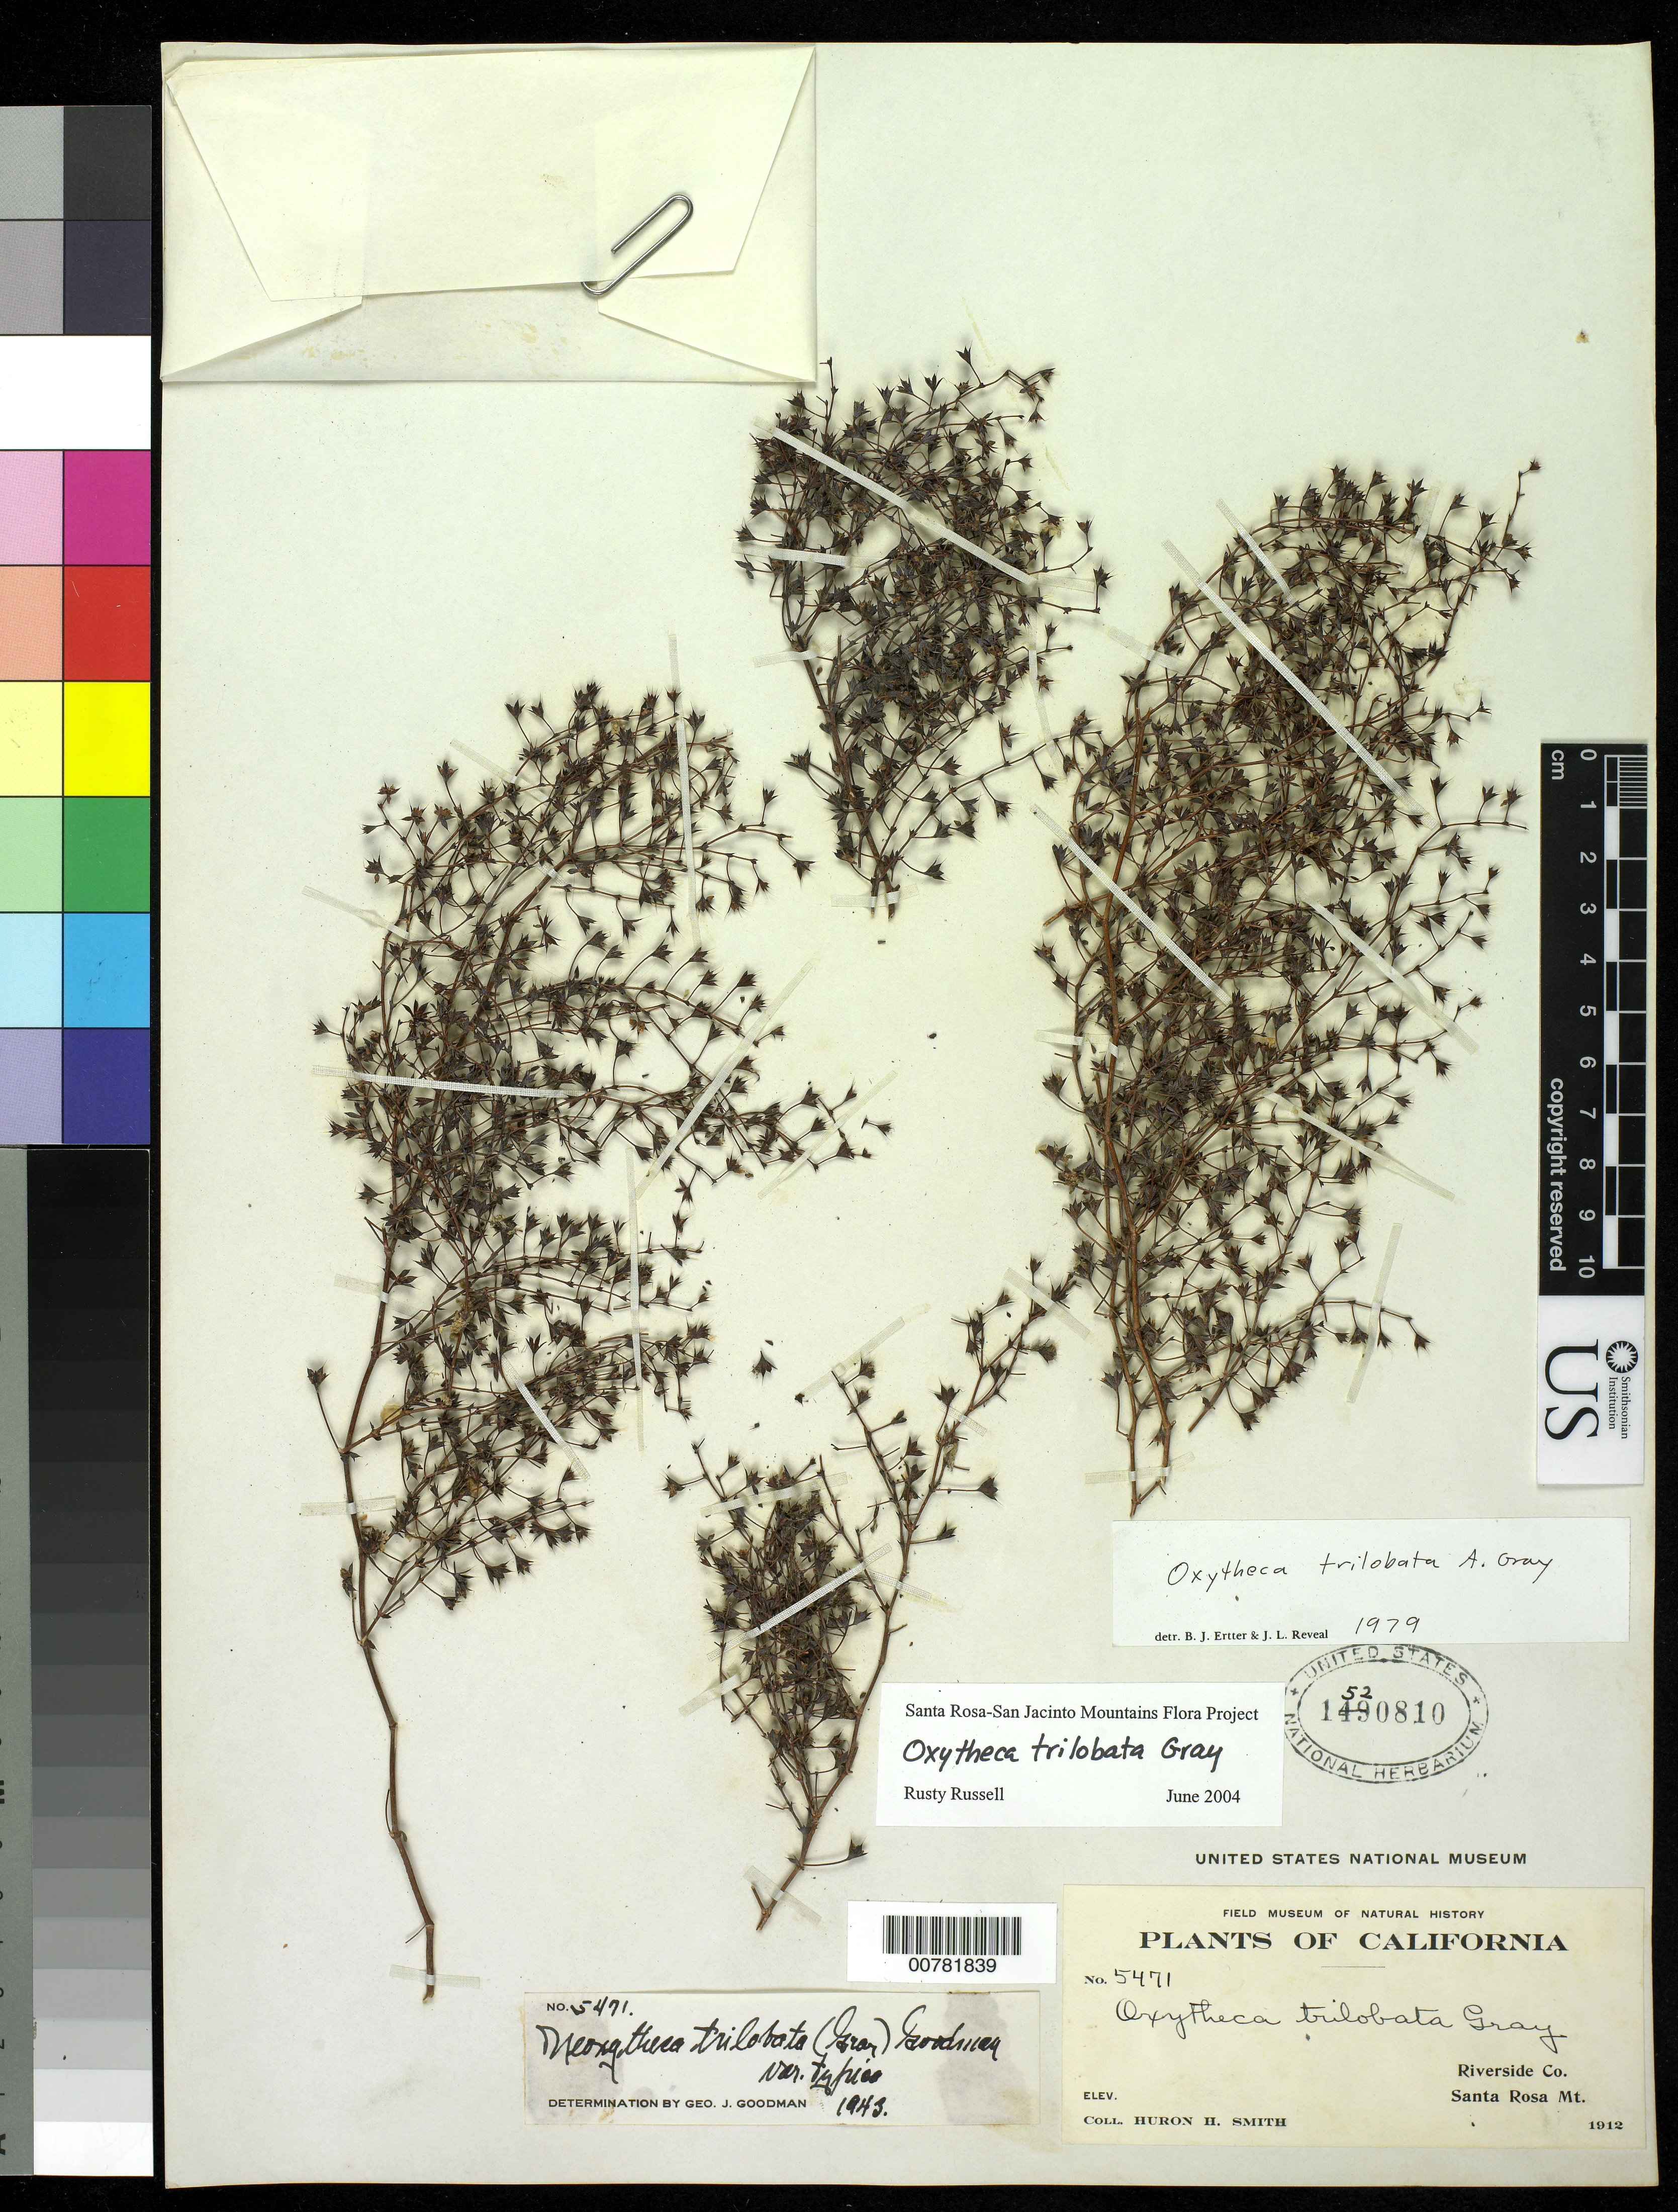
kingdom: Plantae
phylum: Tracheophyta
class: Magnoliopsida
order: Caryophyllales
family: Polygonaceae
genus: Sidotheca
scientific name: Sidotheca trilobata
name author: (A. Gray) Reveal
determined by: Strong, Mark T., (BOT), Smithsonian Institution - National Museum of Natural History (UNITED STATES)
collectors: Huron H. Smith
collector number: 5471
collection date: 1912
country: United States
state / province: California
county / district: Riverside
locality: Riverside Co. Santa Rosa Mt.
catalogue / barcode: US 1520810